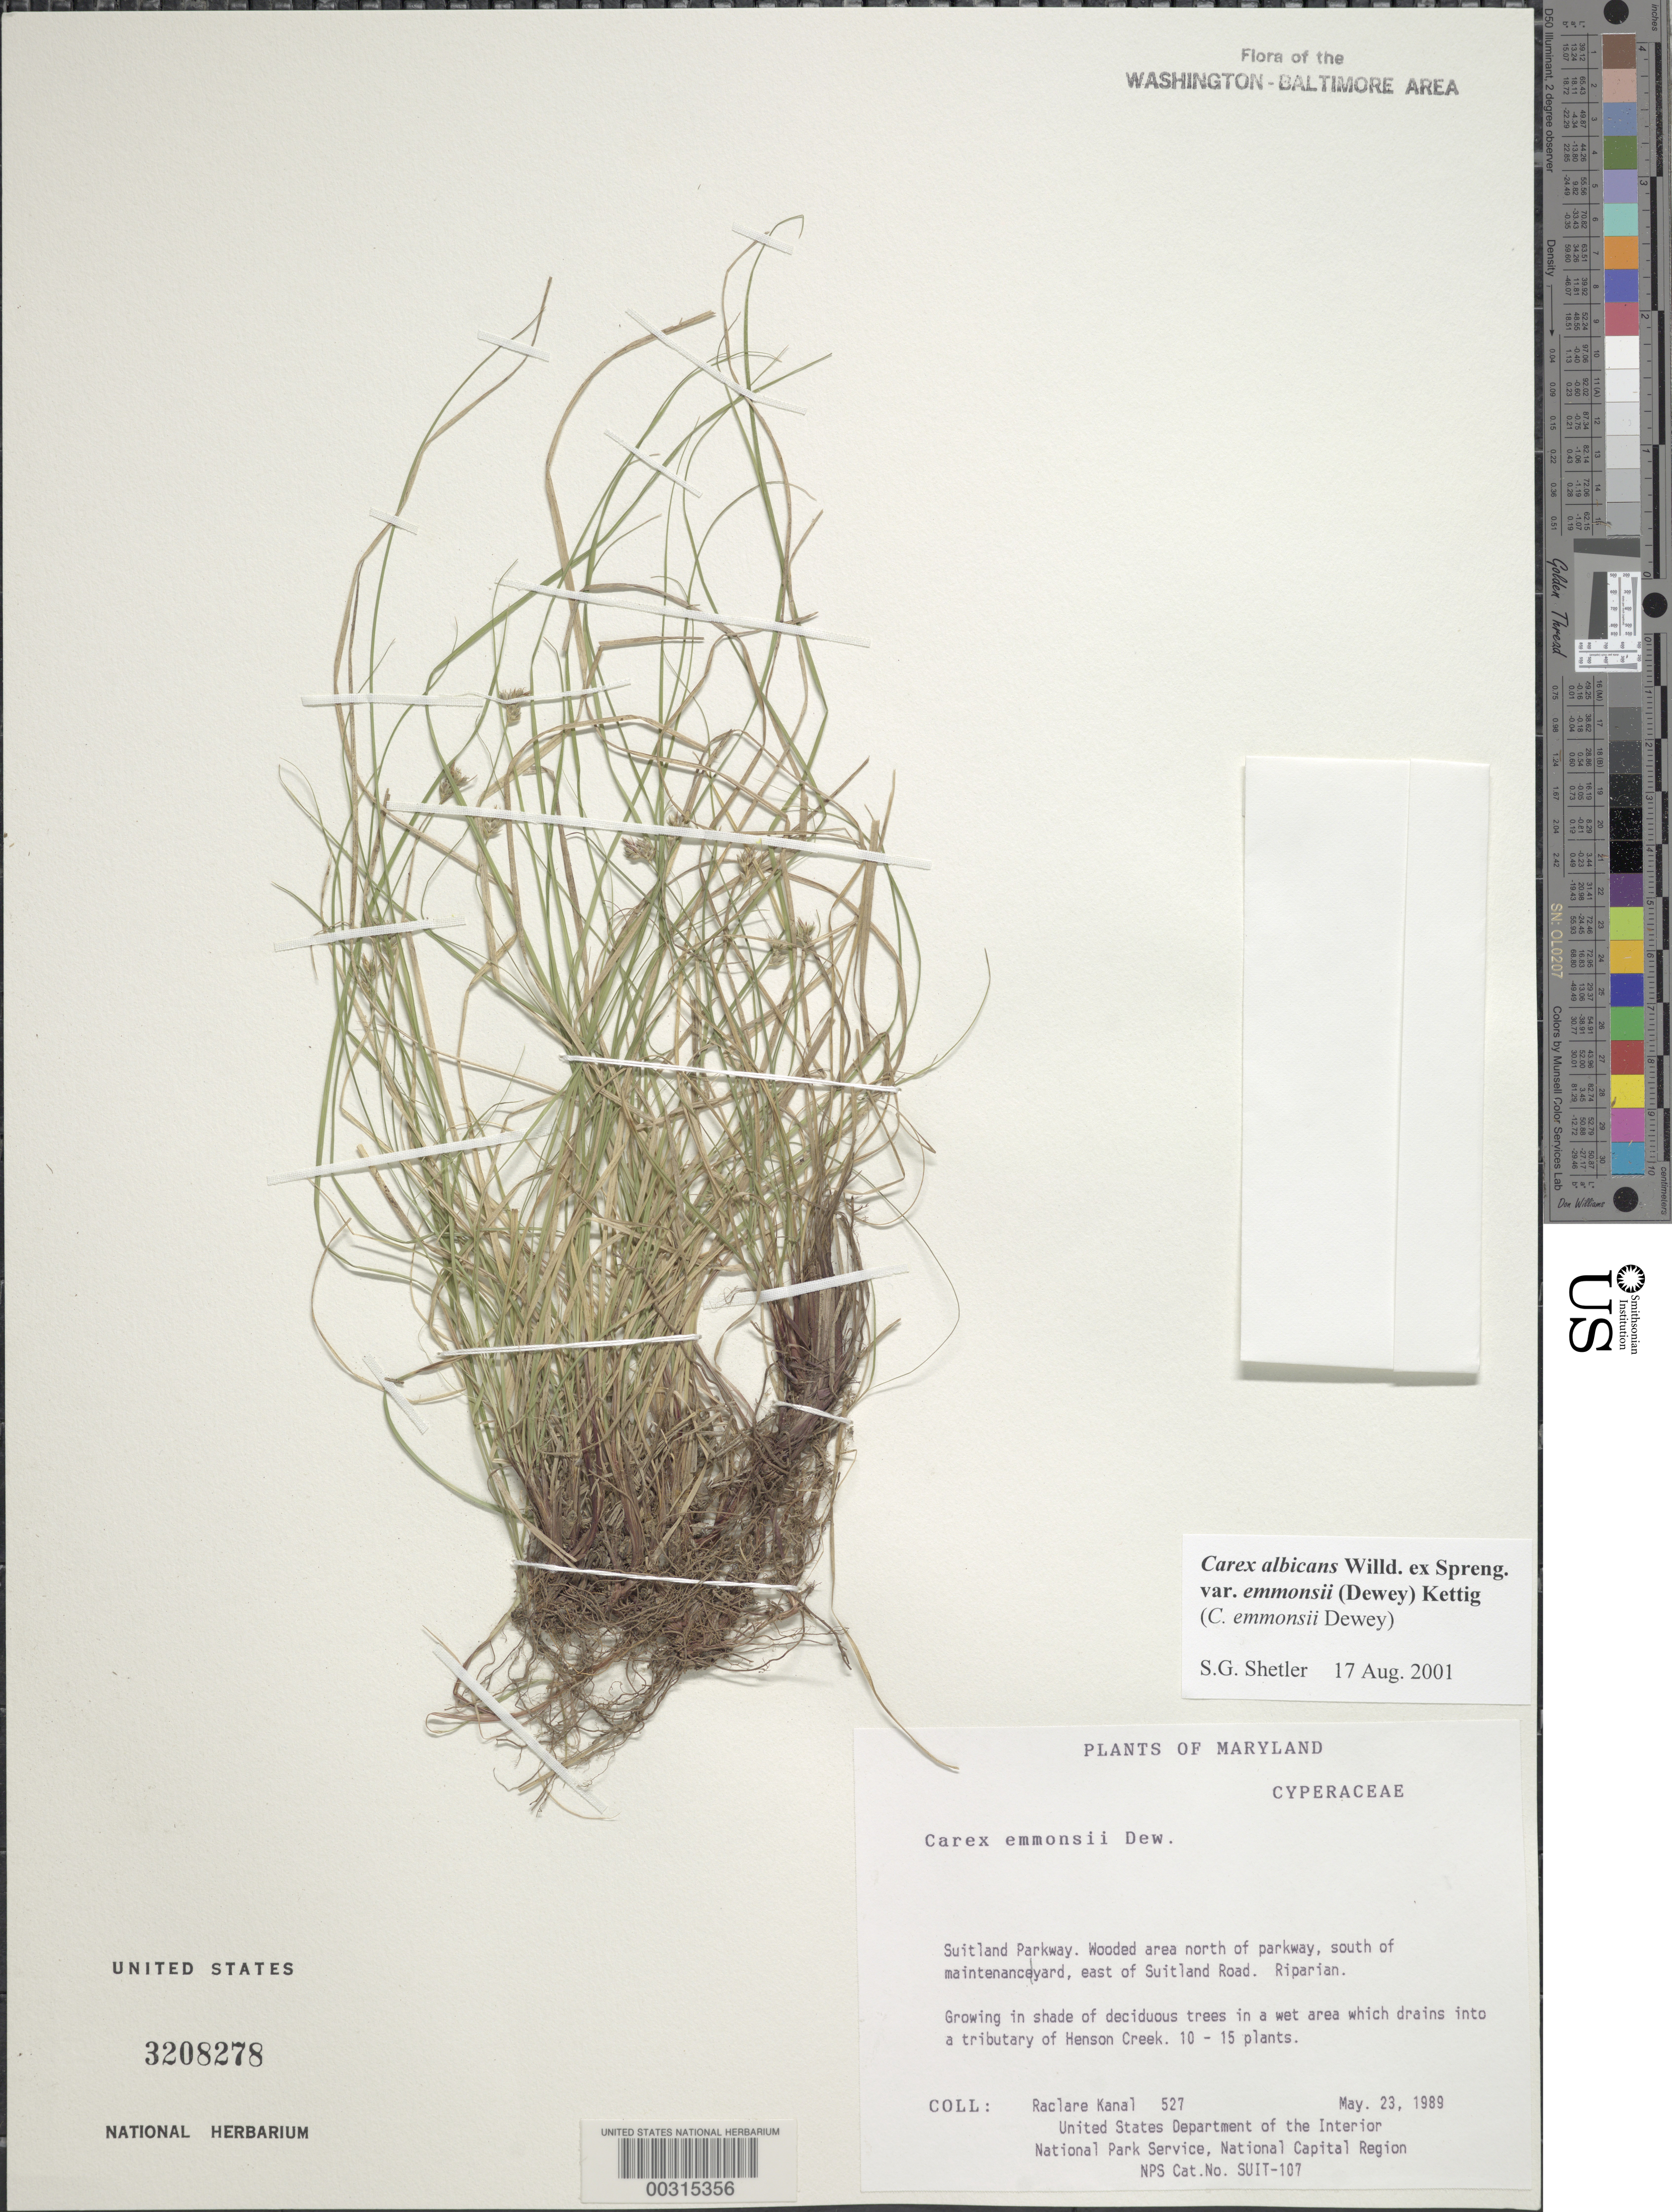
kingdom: Plantae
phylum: Tracheophyta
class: Liliopsida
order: Poales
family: Cyperaceae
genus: Carex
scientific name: Carex emmonsii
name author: Dewey ex Torr.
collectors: R. Kanal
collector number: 527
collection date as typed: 23 May 1989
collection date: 1989-05-23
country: United States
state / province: Maryland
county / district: Prince George's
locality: Suitland Parkway, wooded area N of Parkway, S of maintenance yard, E of Suitland Road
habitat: Deciduous forest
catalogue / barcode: US 3208278